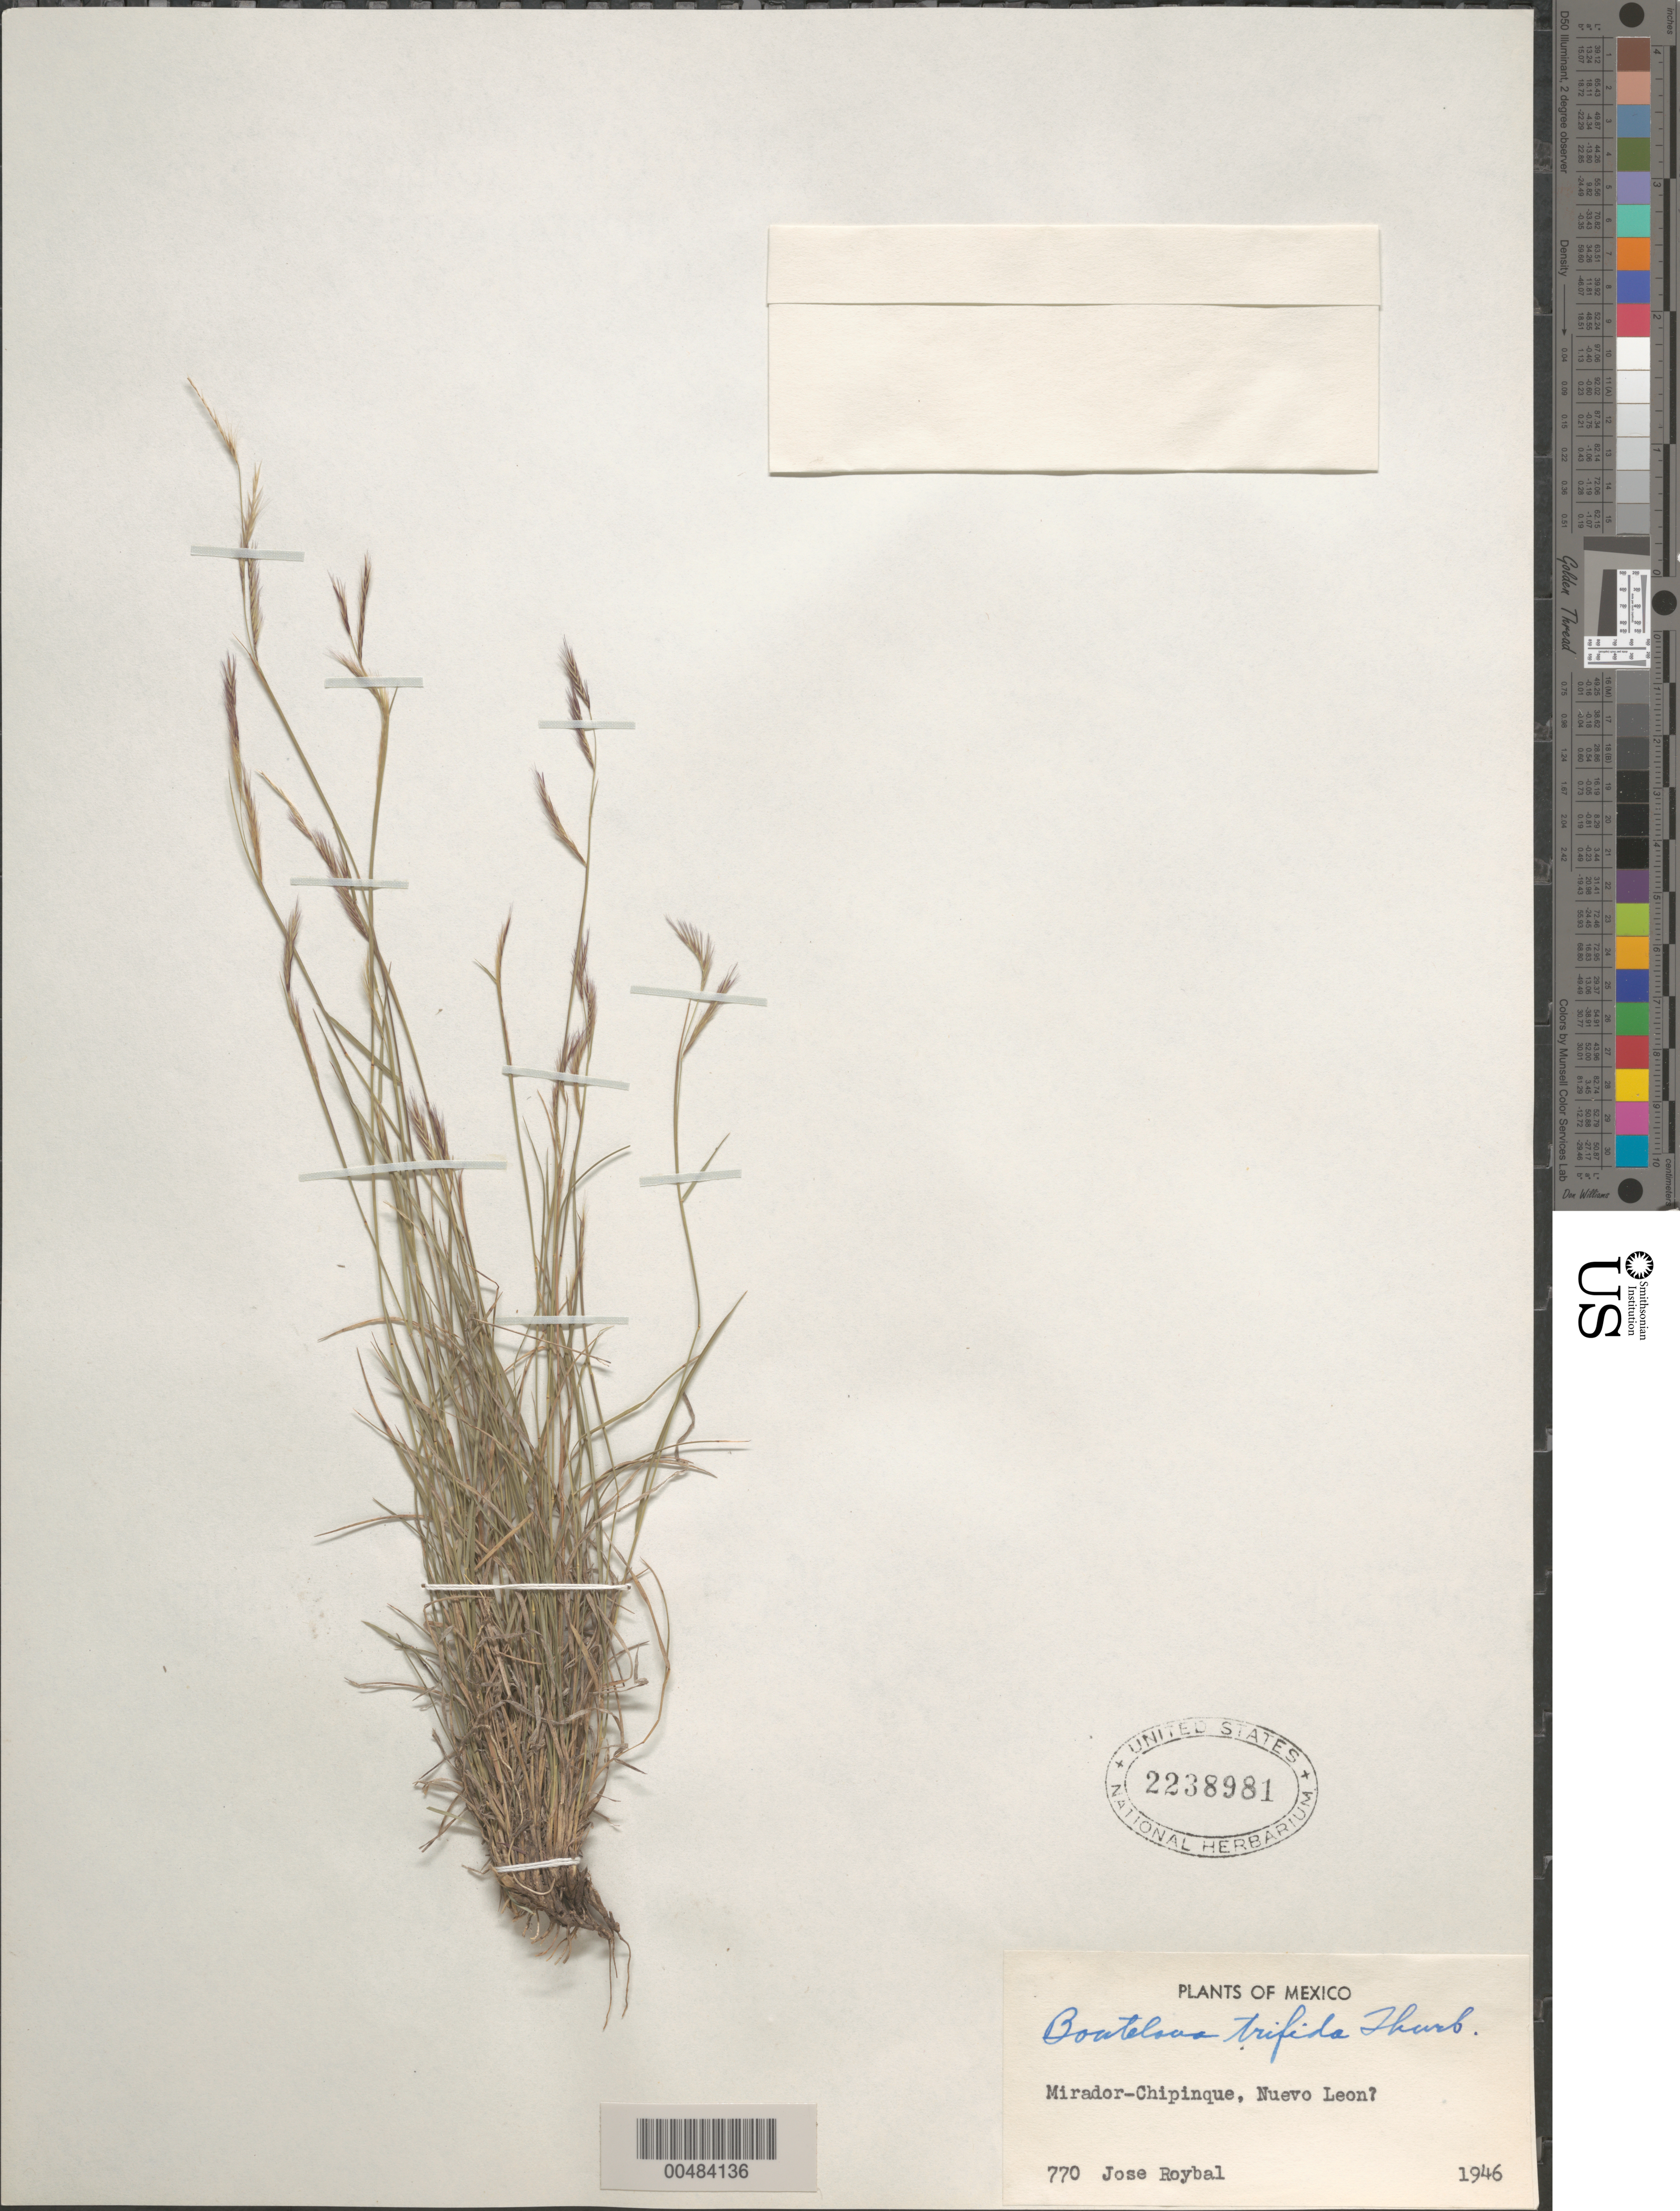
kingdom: Plantae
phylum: Tracheophyta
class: Liliopsida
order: Poales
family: Poaceae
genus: Bouteloua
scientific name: Bouteloua trifida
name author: Thurb.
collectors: J. J. Roybal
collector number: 770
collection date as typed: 1946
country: Mexico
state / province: Nuevo León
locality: Mirador-Chipinque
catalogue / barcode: US 2238981